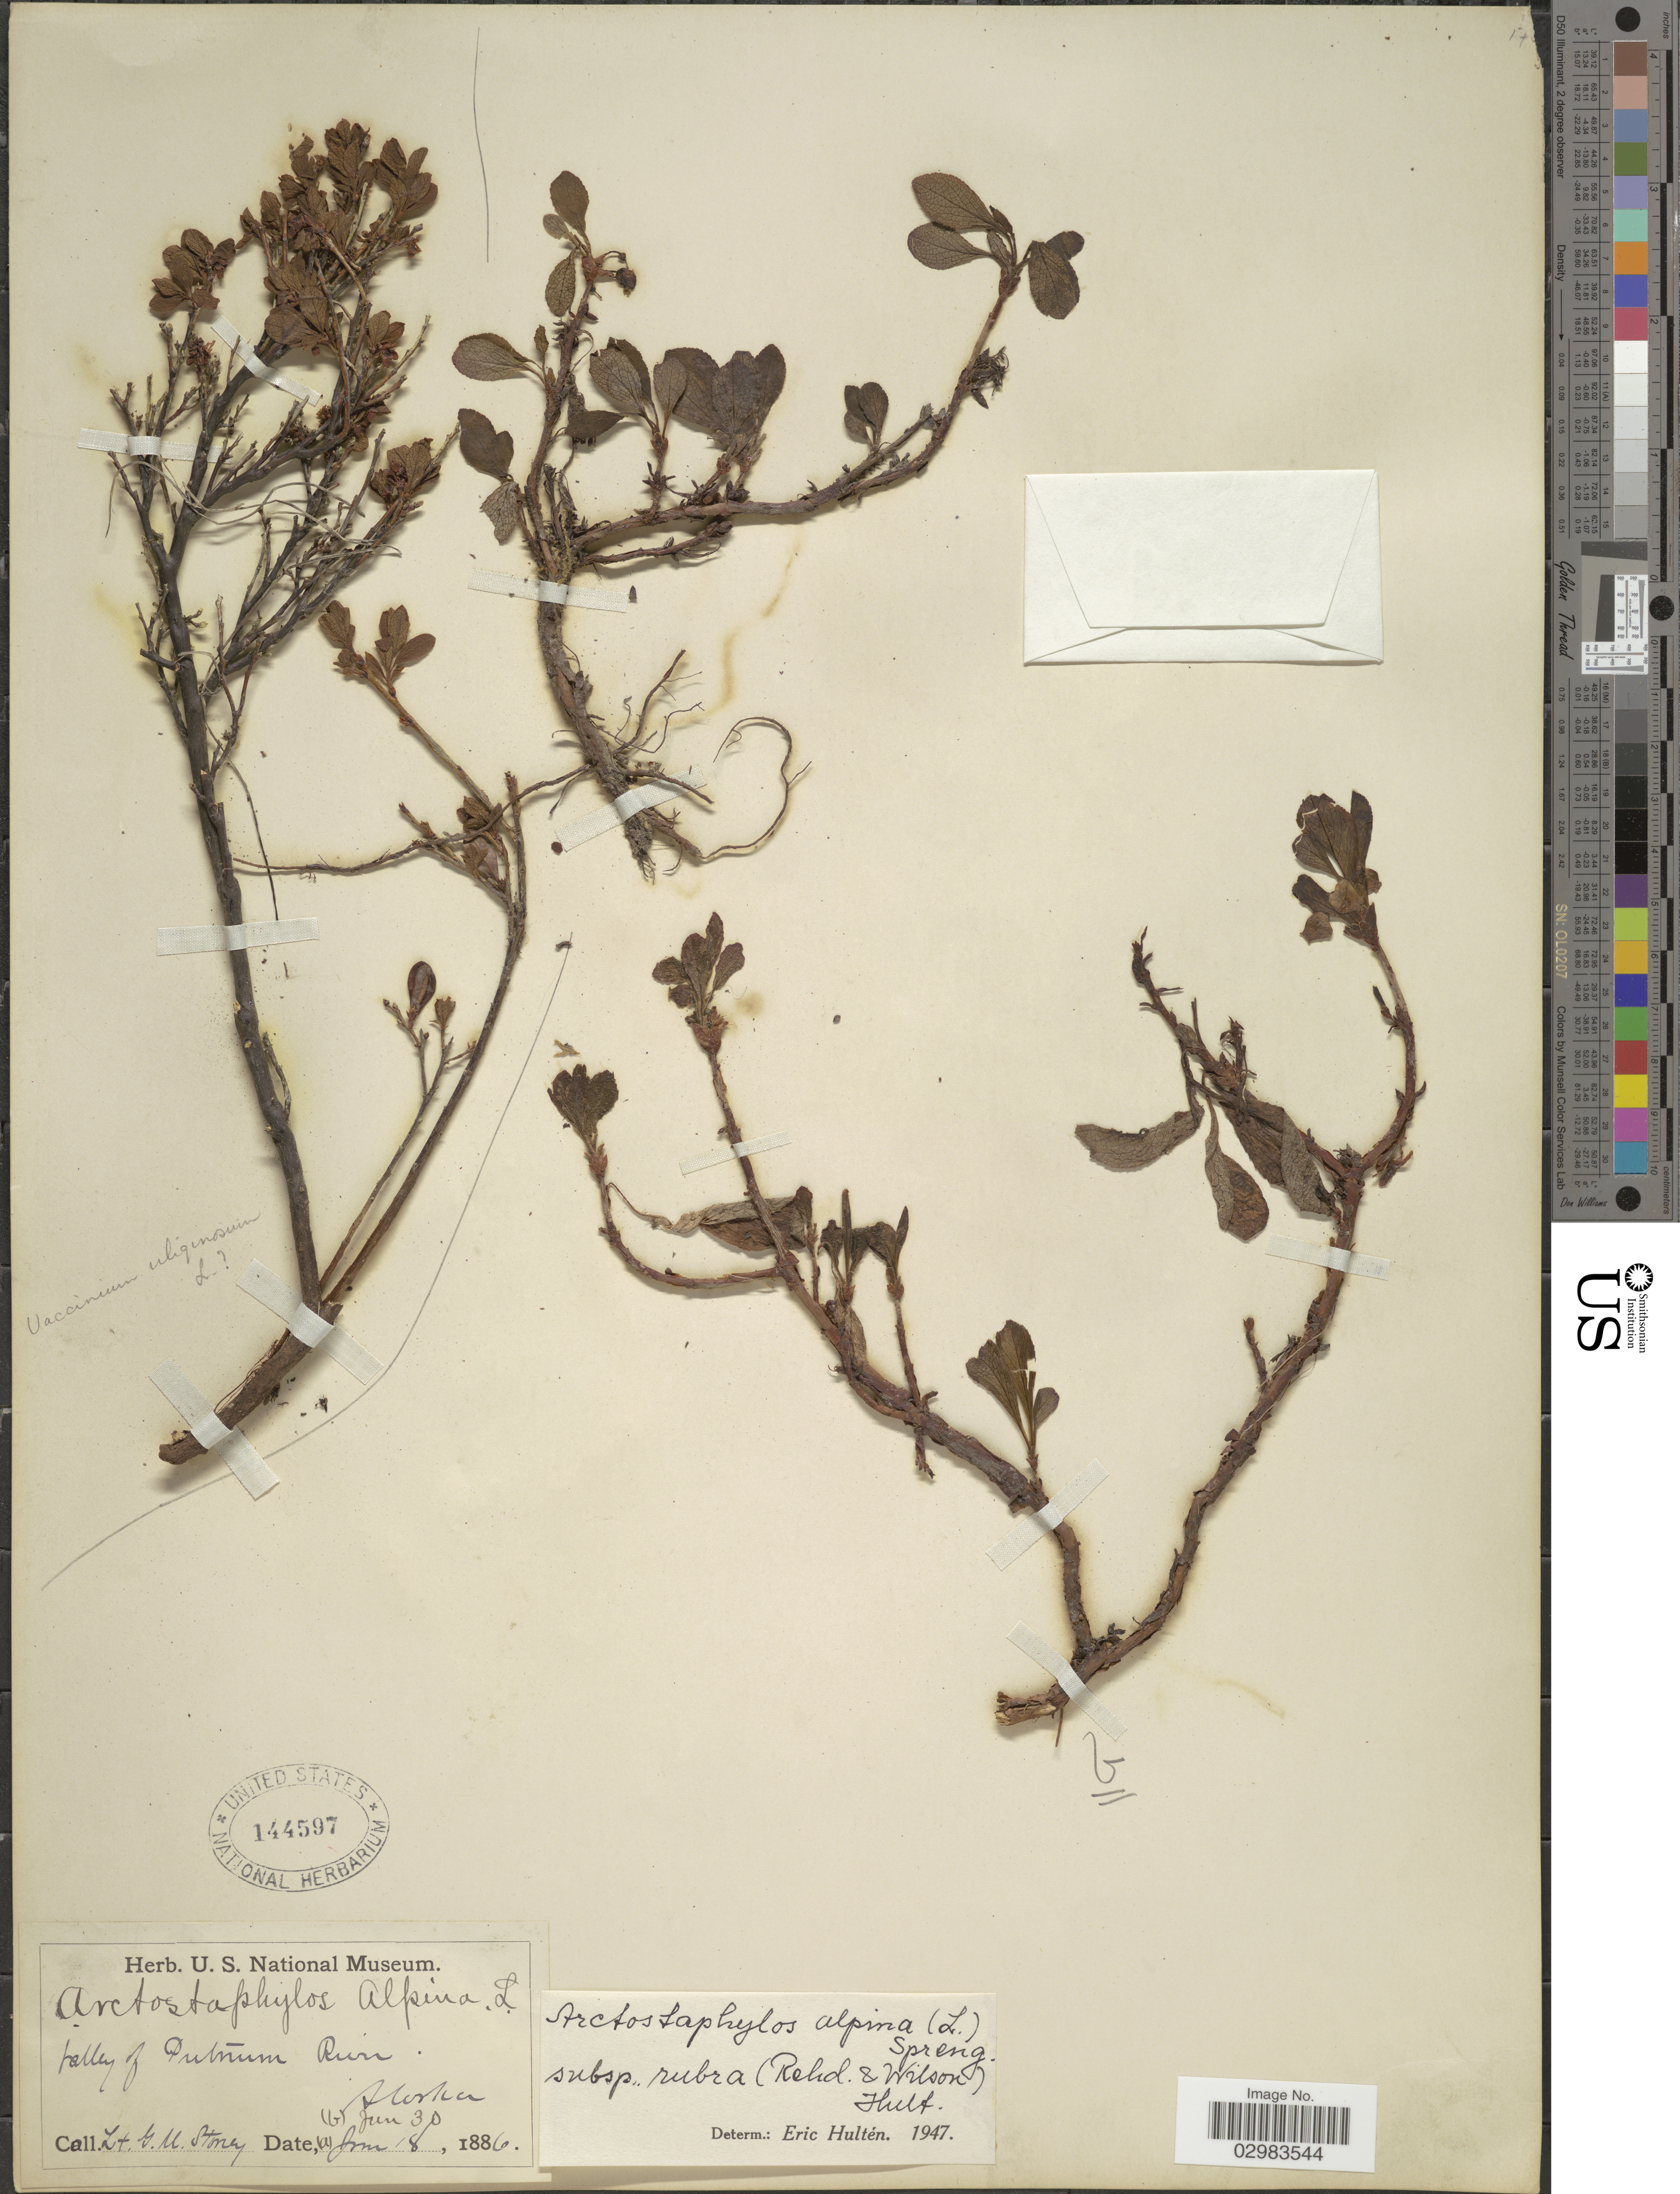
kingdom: Plantae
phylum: Tracheophyta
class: Magnoliopsida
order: Ericales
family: Ericaceae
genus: Arctostaphylos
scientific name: Arctostaphylos alpina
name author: (L.) Spreng.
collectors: G. Stoney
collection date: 1886-06-18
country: United States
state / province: Alaska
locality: Valley of Putnum River.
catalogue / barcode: US 144597